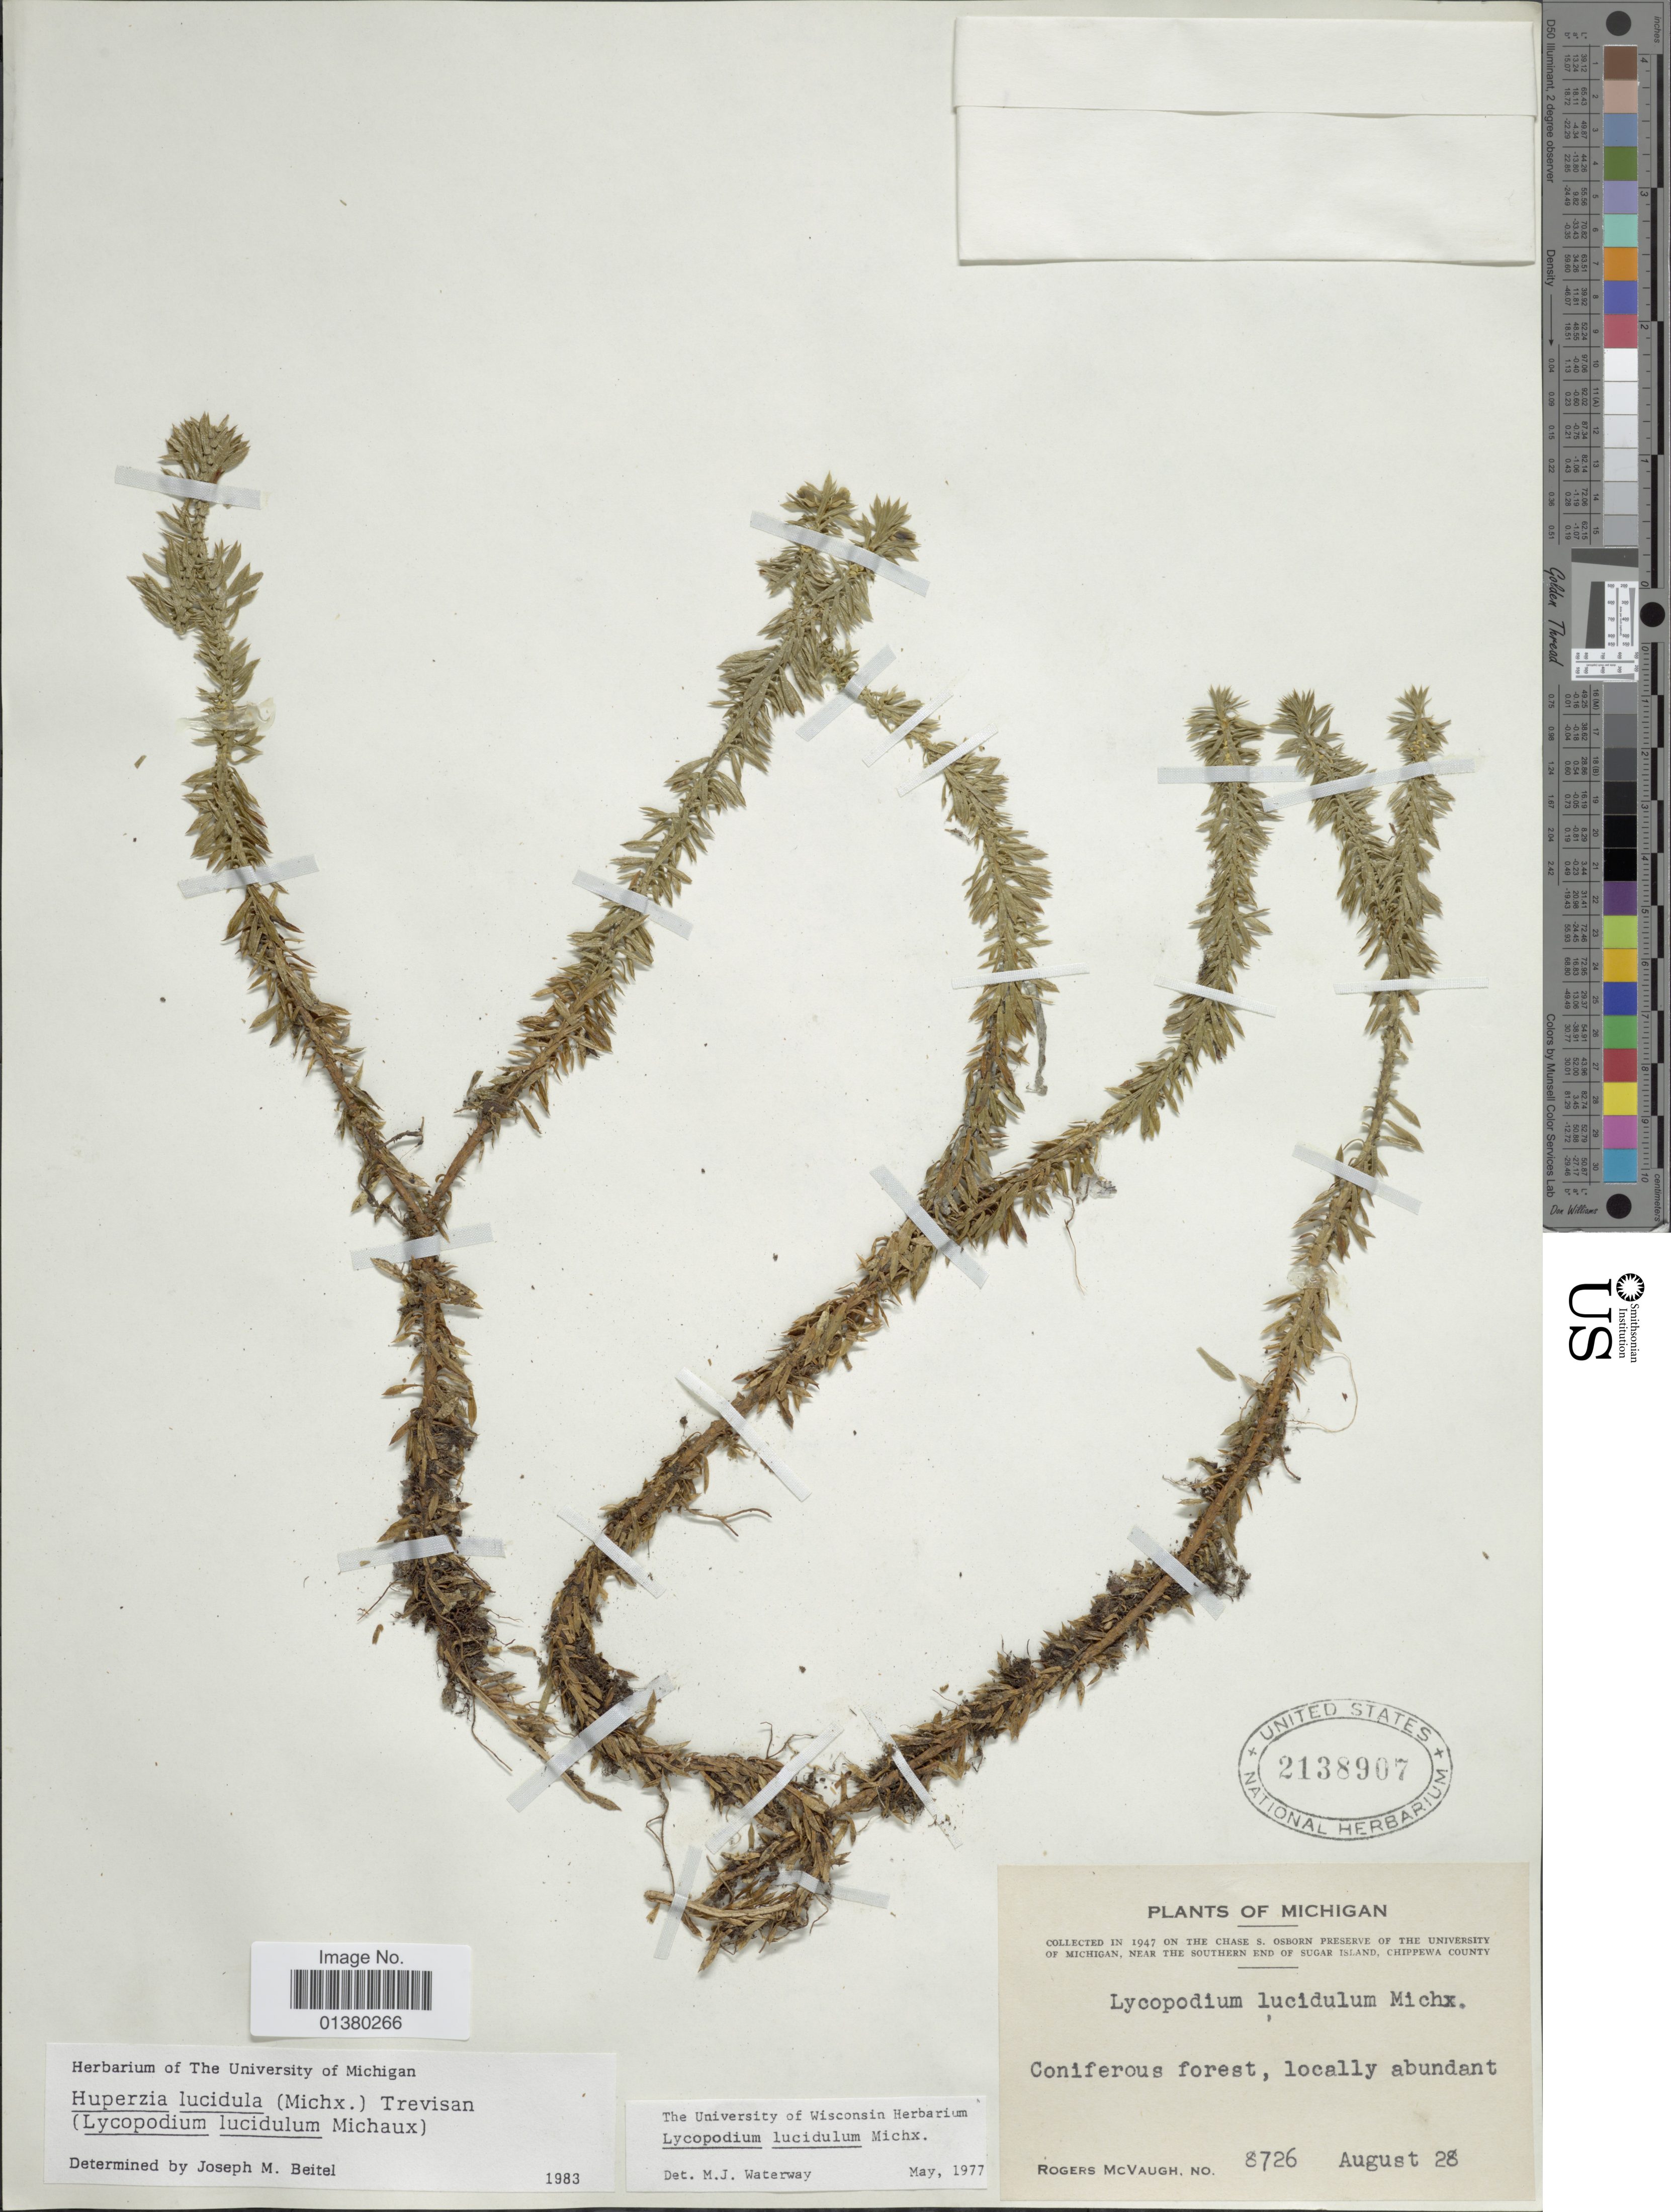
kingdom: Plantae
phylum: Tracheophyta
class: Lycopodiopsida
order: Lycopodiales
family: Lycopodiaceae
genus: Huperzia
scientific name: Huperzia lucidula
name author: (Michx.) Trevis.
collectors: R. McVaugh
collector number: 8726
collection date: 1947-08-28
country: United States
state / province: Michigan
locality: Near the southern island, Chippewa County,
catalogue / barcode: US 2138907